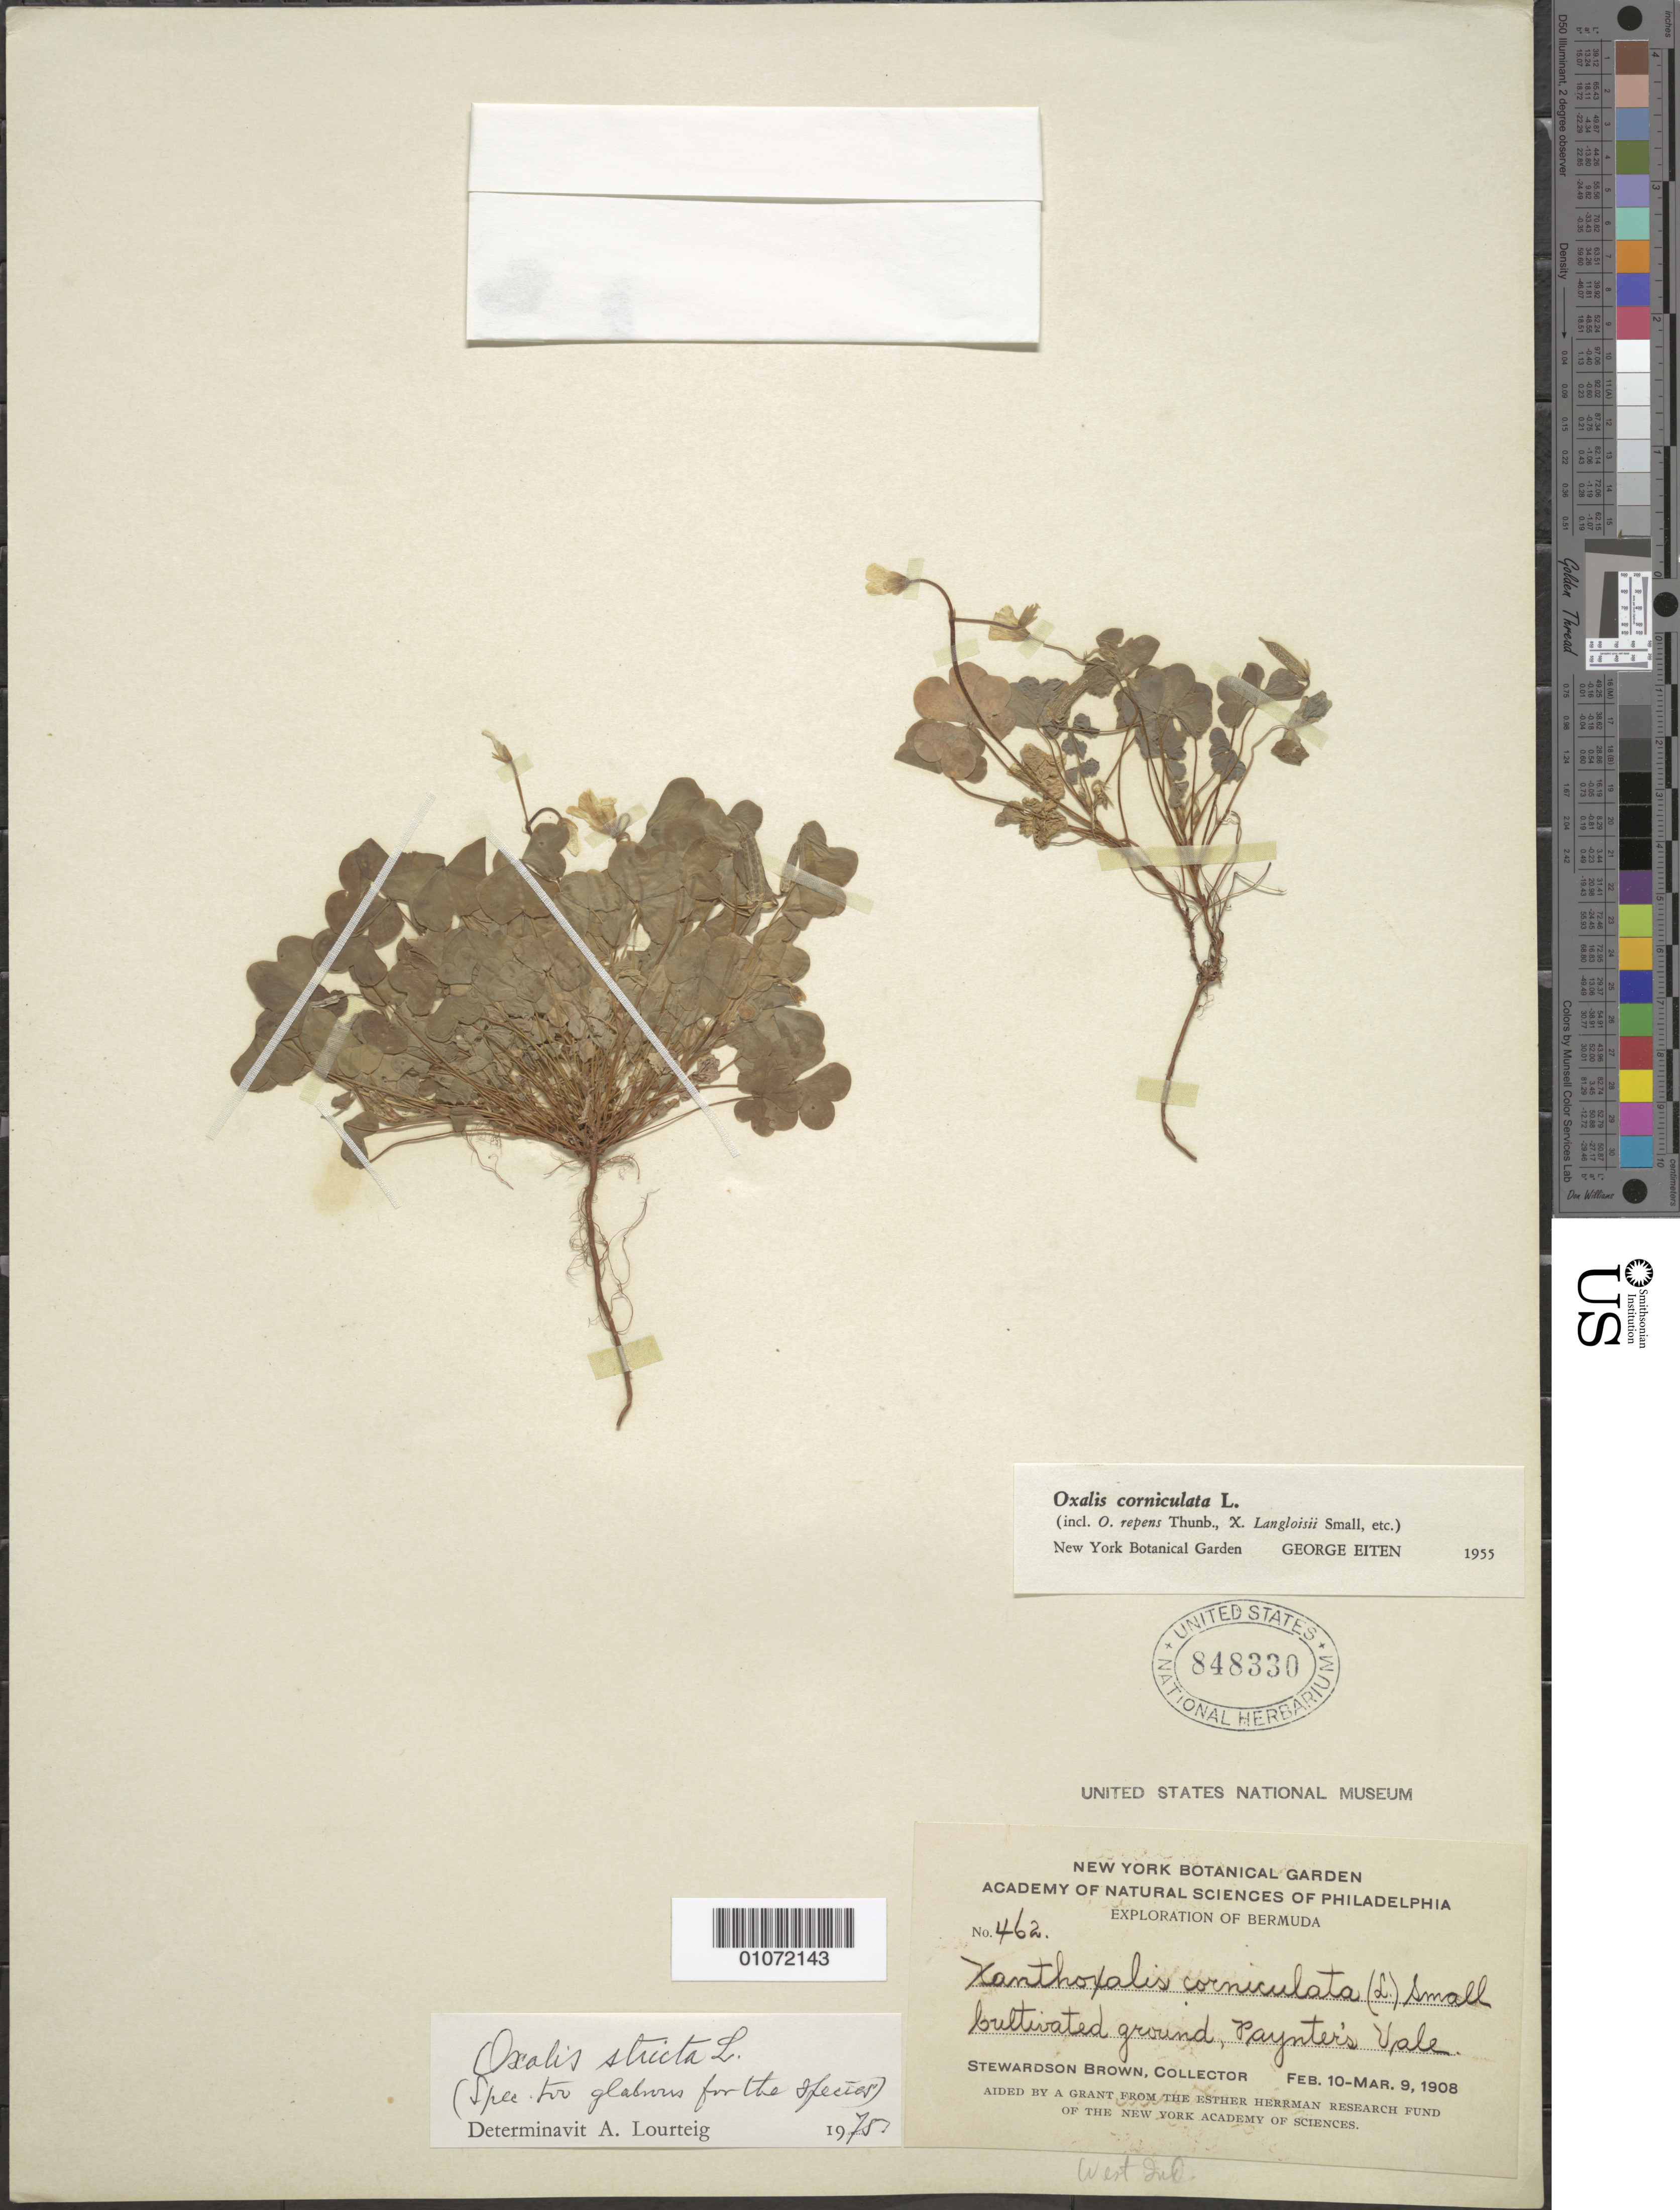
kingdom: Plantae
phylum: Tracheophyta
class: Magnoliopsida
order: Oxalidales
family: Oxalidaceae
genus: Oxalis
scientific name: Oxalis stricta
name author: L.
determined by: Lourteig, A.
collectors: S. Brown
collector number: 462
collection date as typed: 10 Feb 1908 to 09 Mar 1908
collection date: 1908-02-10/1908-03-09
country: Bermuda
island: Bermuda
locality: Cultivated ground, Paynter's Vale.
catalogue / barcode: US 1072143